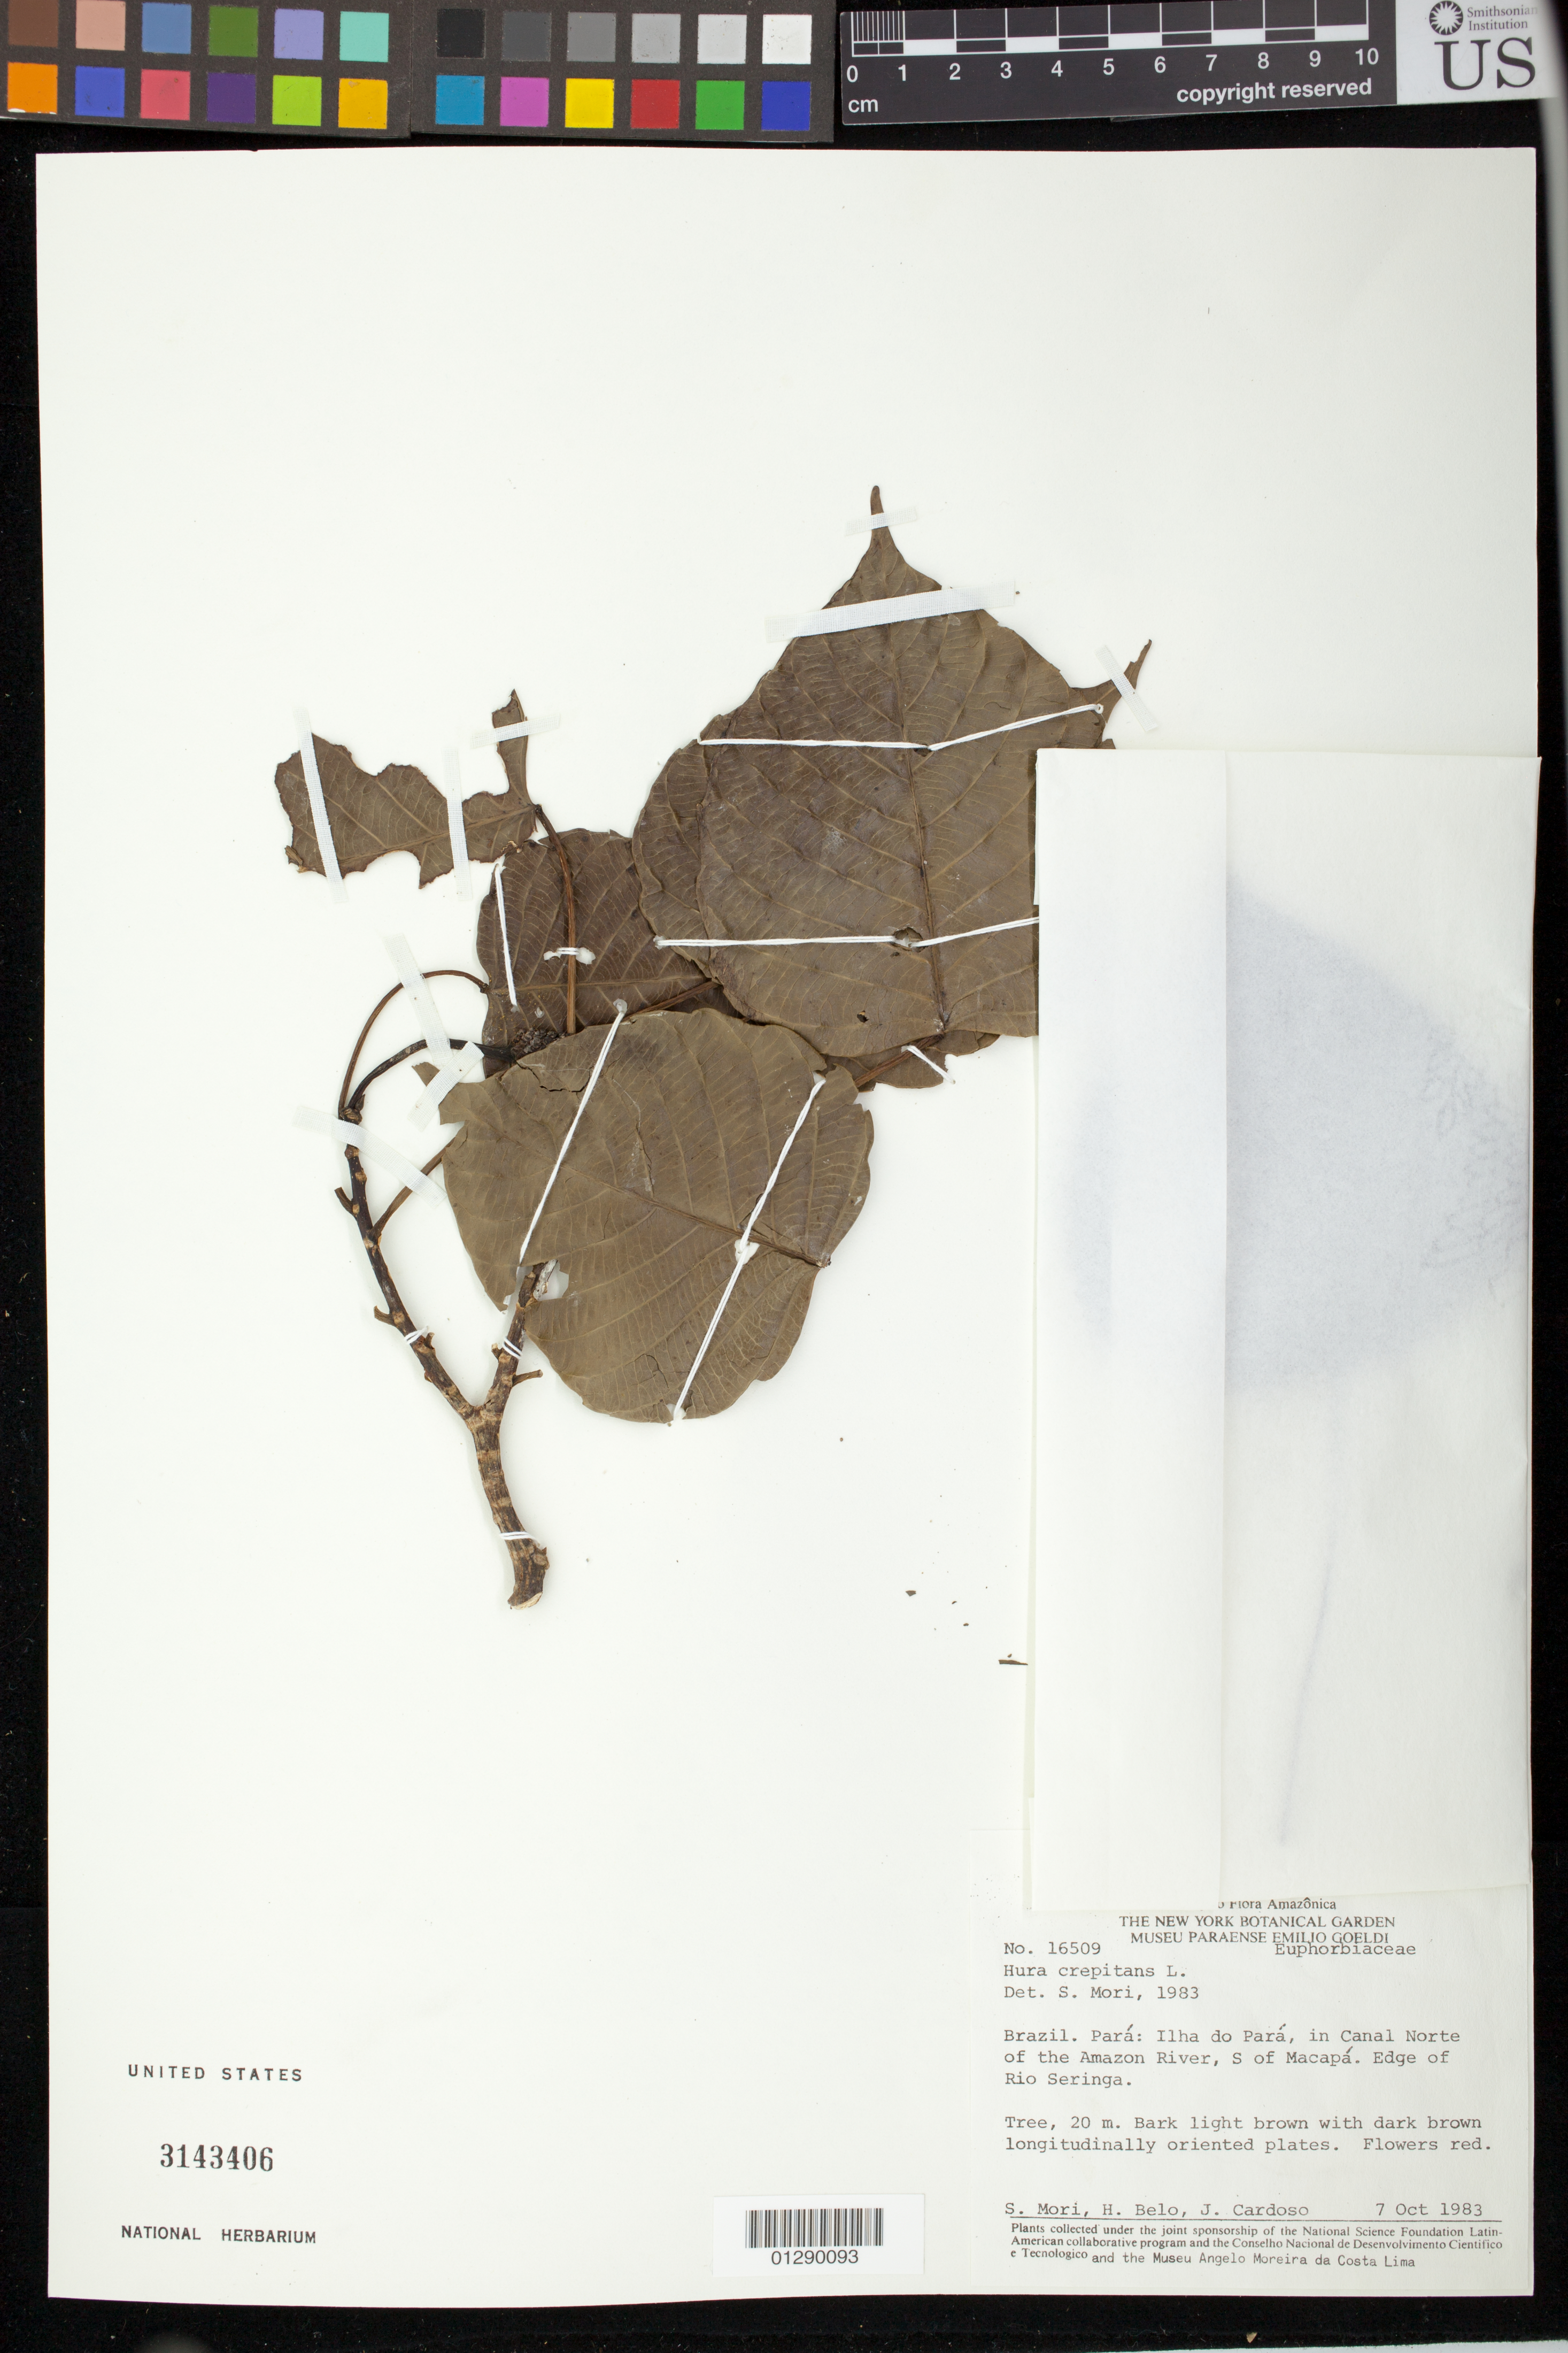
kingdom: Plantae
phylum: Tracheophyta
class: Magnoliopsida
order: Malpighiales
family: Euphorbiaceae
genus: Hura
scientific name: Hura crepitans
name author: L.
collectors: S. Mori, H. P. Belo & J. A. Cardoso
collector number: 16509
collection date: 1983-10-07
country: Brazil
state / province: Pará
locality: Ilha do Para, in Canal Norte of the Amazon River, S of Macapa. Edge of Rio Seringa.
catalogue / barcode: US 3143406